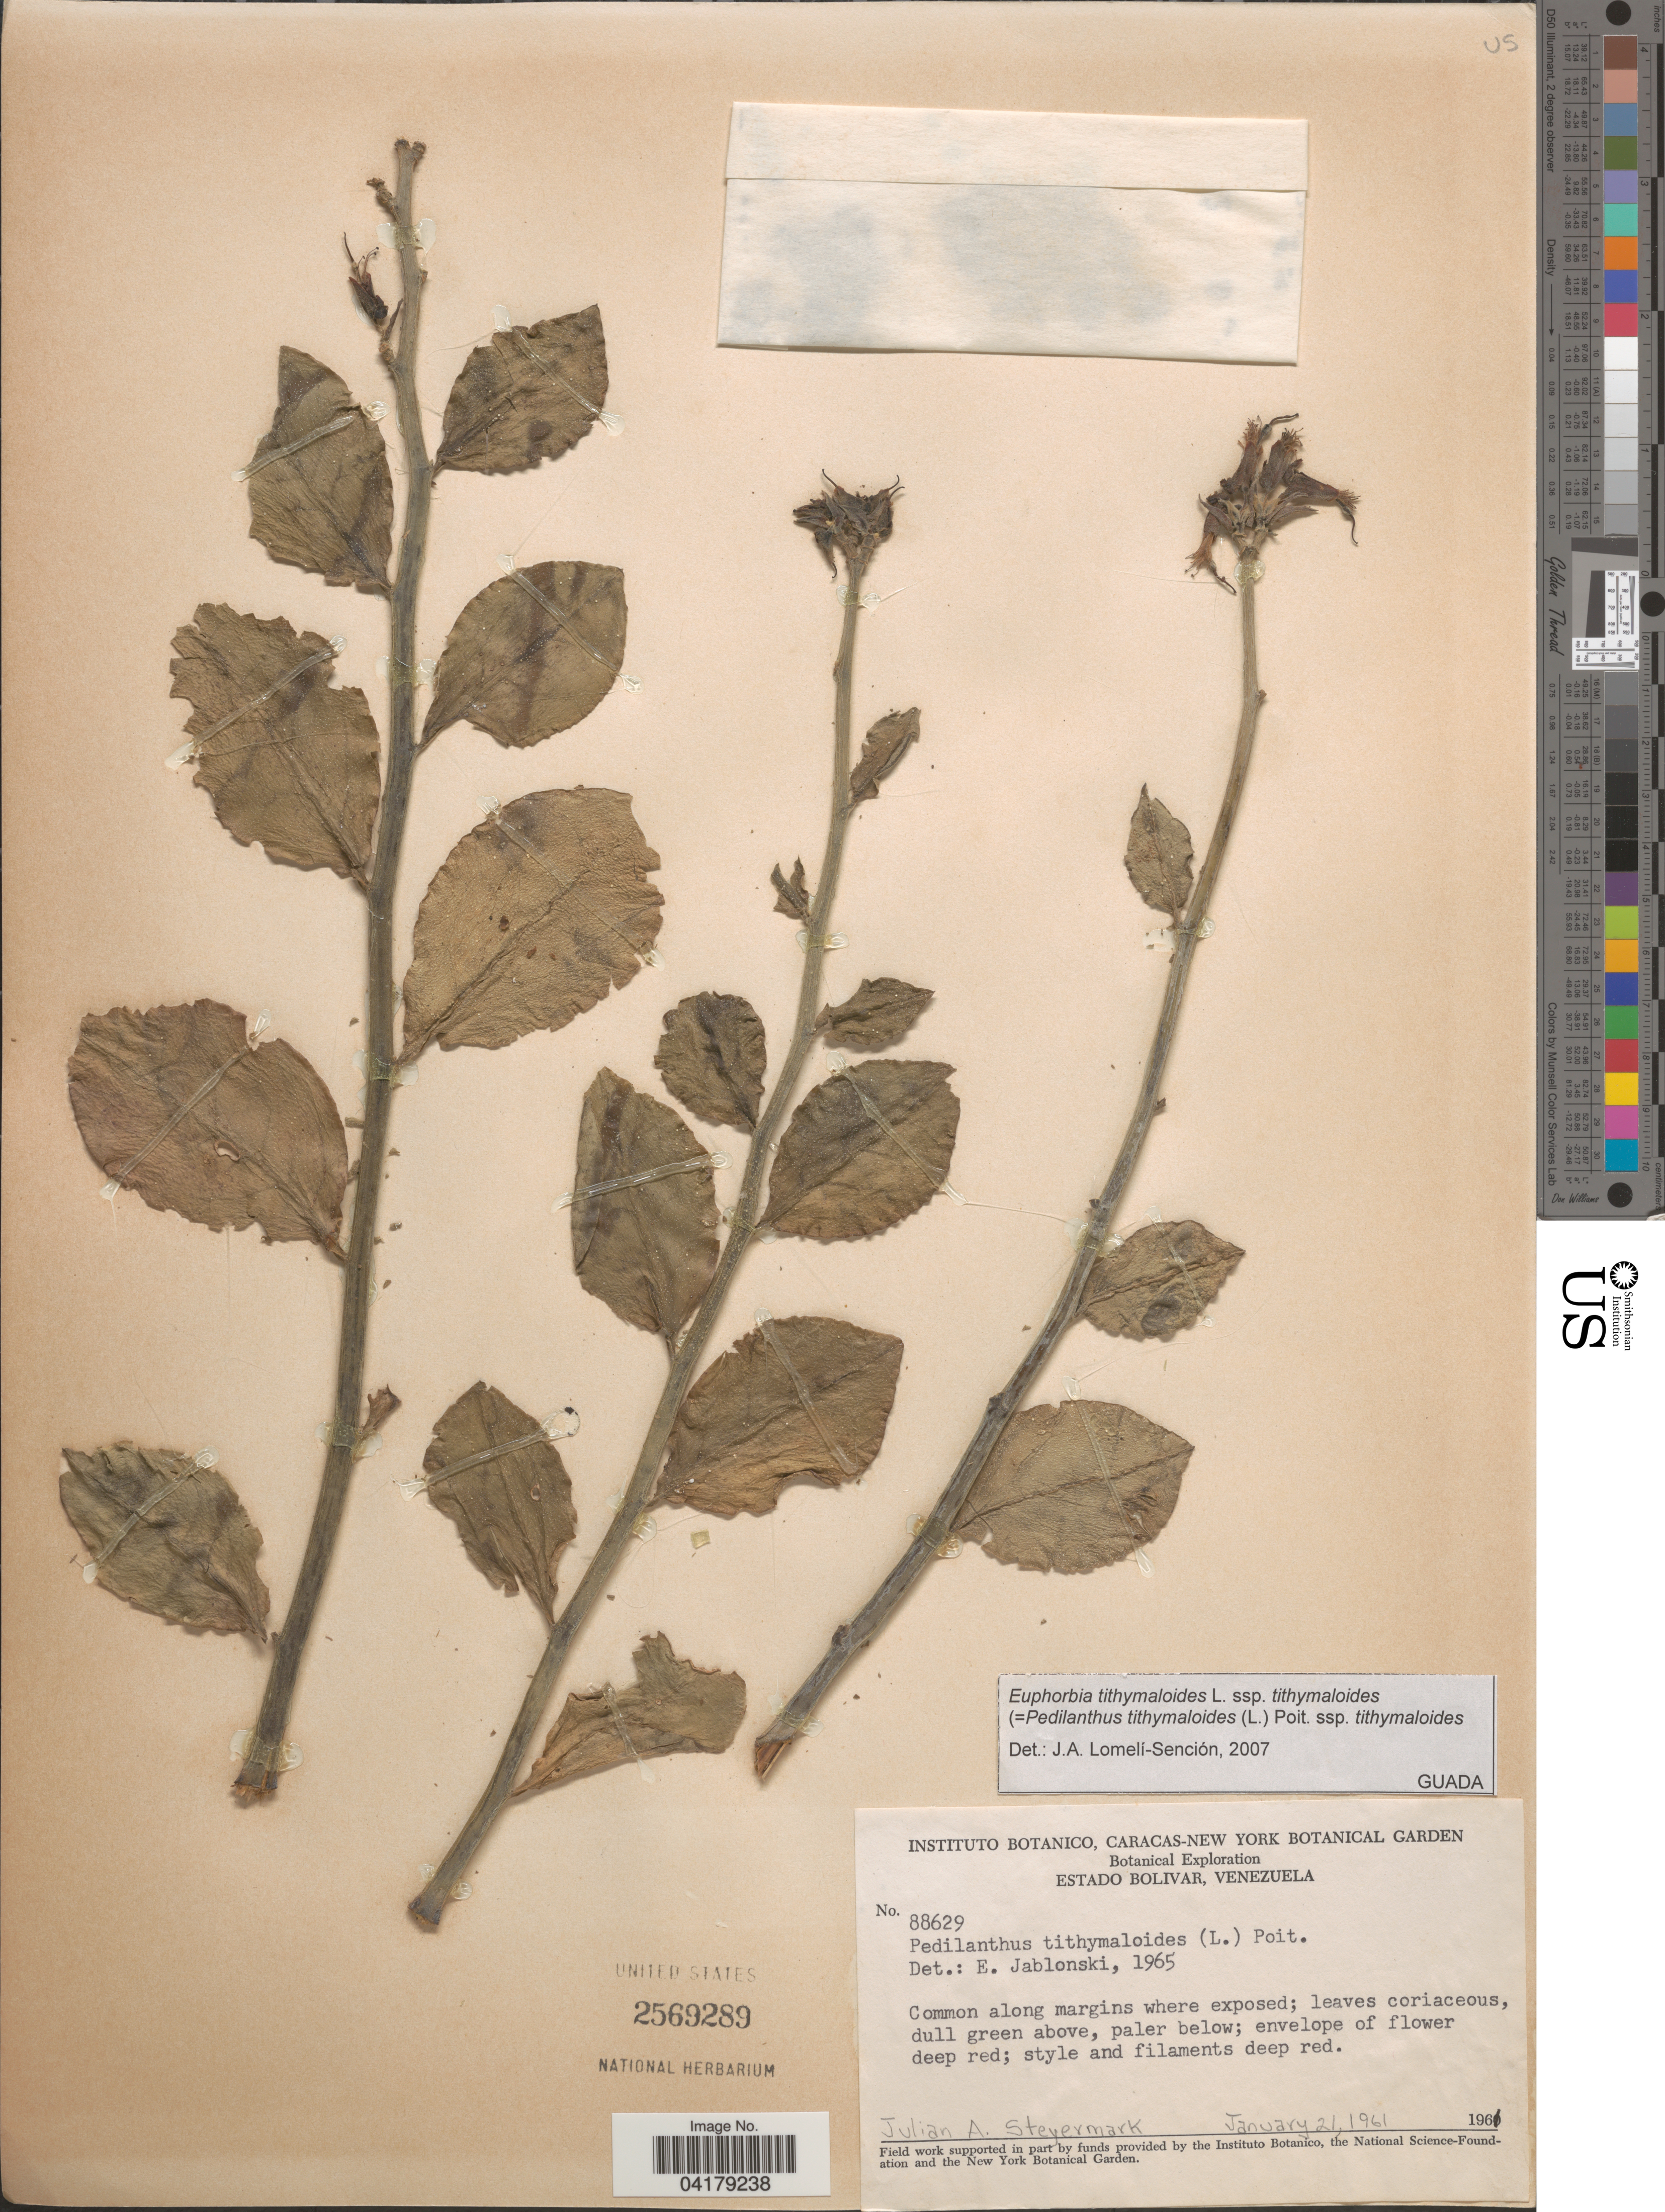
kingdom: Plantae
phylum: Tracheophyta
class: Magnoliopsida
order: Malpighiales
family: Euphorbiaceae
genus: Euphorbia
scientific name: Euphorbia tithymaloides subsp. tithymaloides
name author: L.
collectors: J. Steyermark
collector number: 88629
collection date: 1961-01-21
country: Venezuela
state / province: Bolivar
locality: Botanical Exploration.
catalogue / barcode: US 2569289